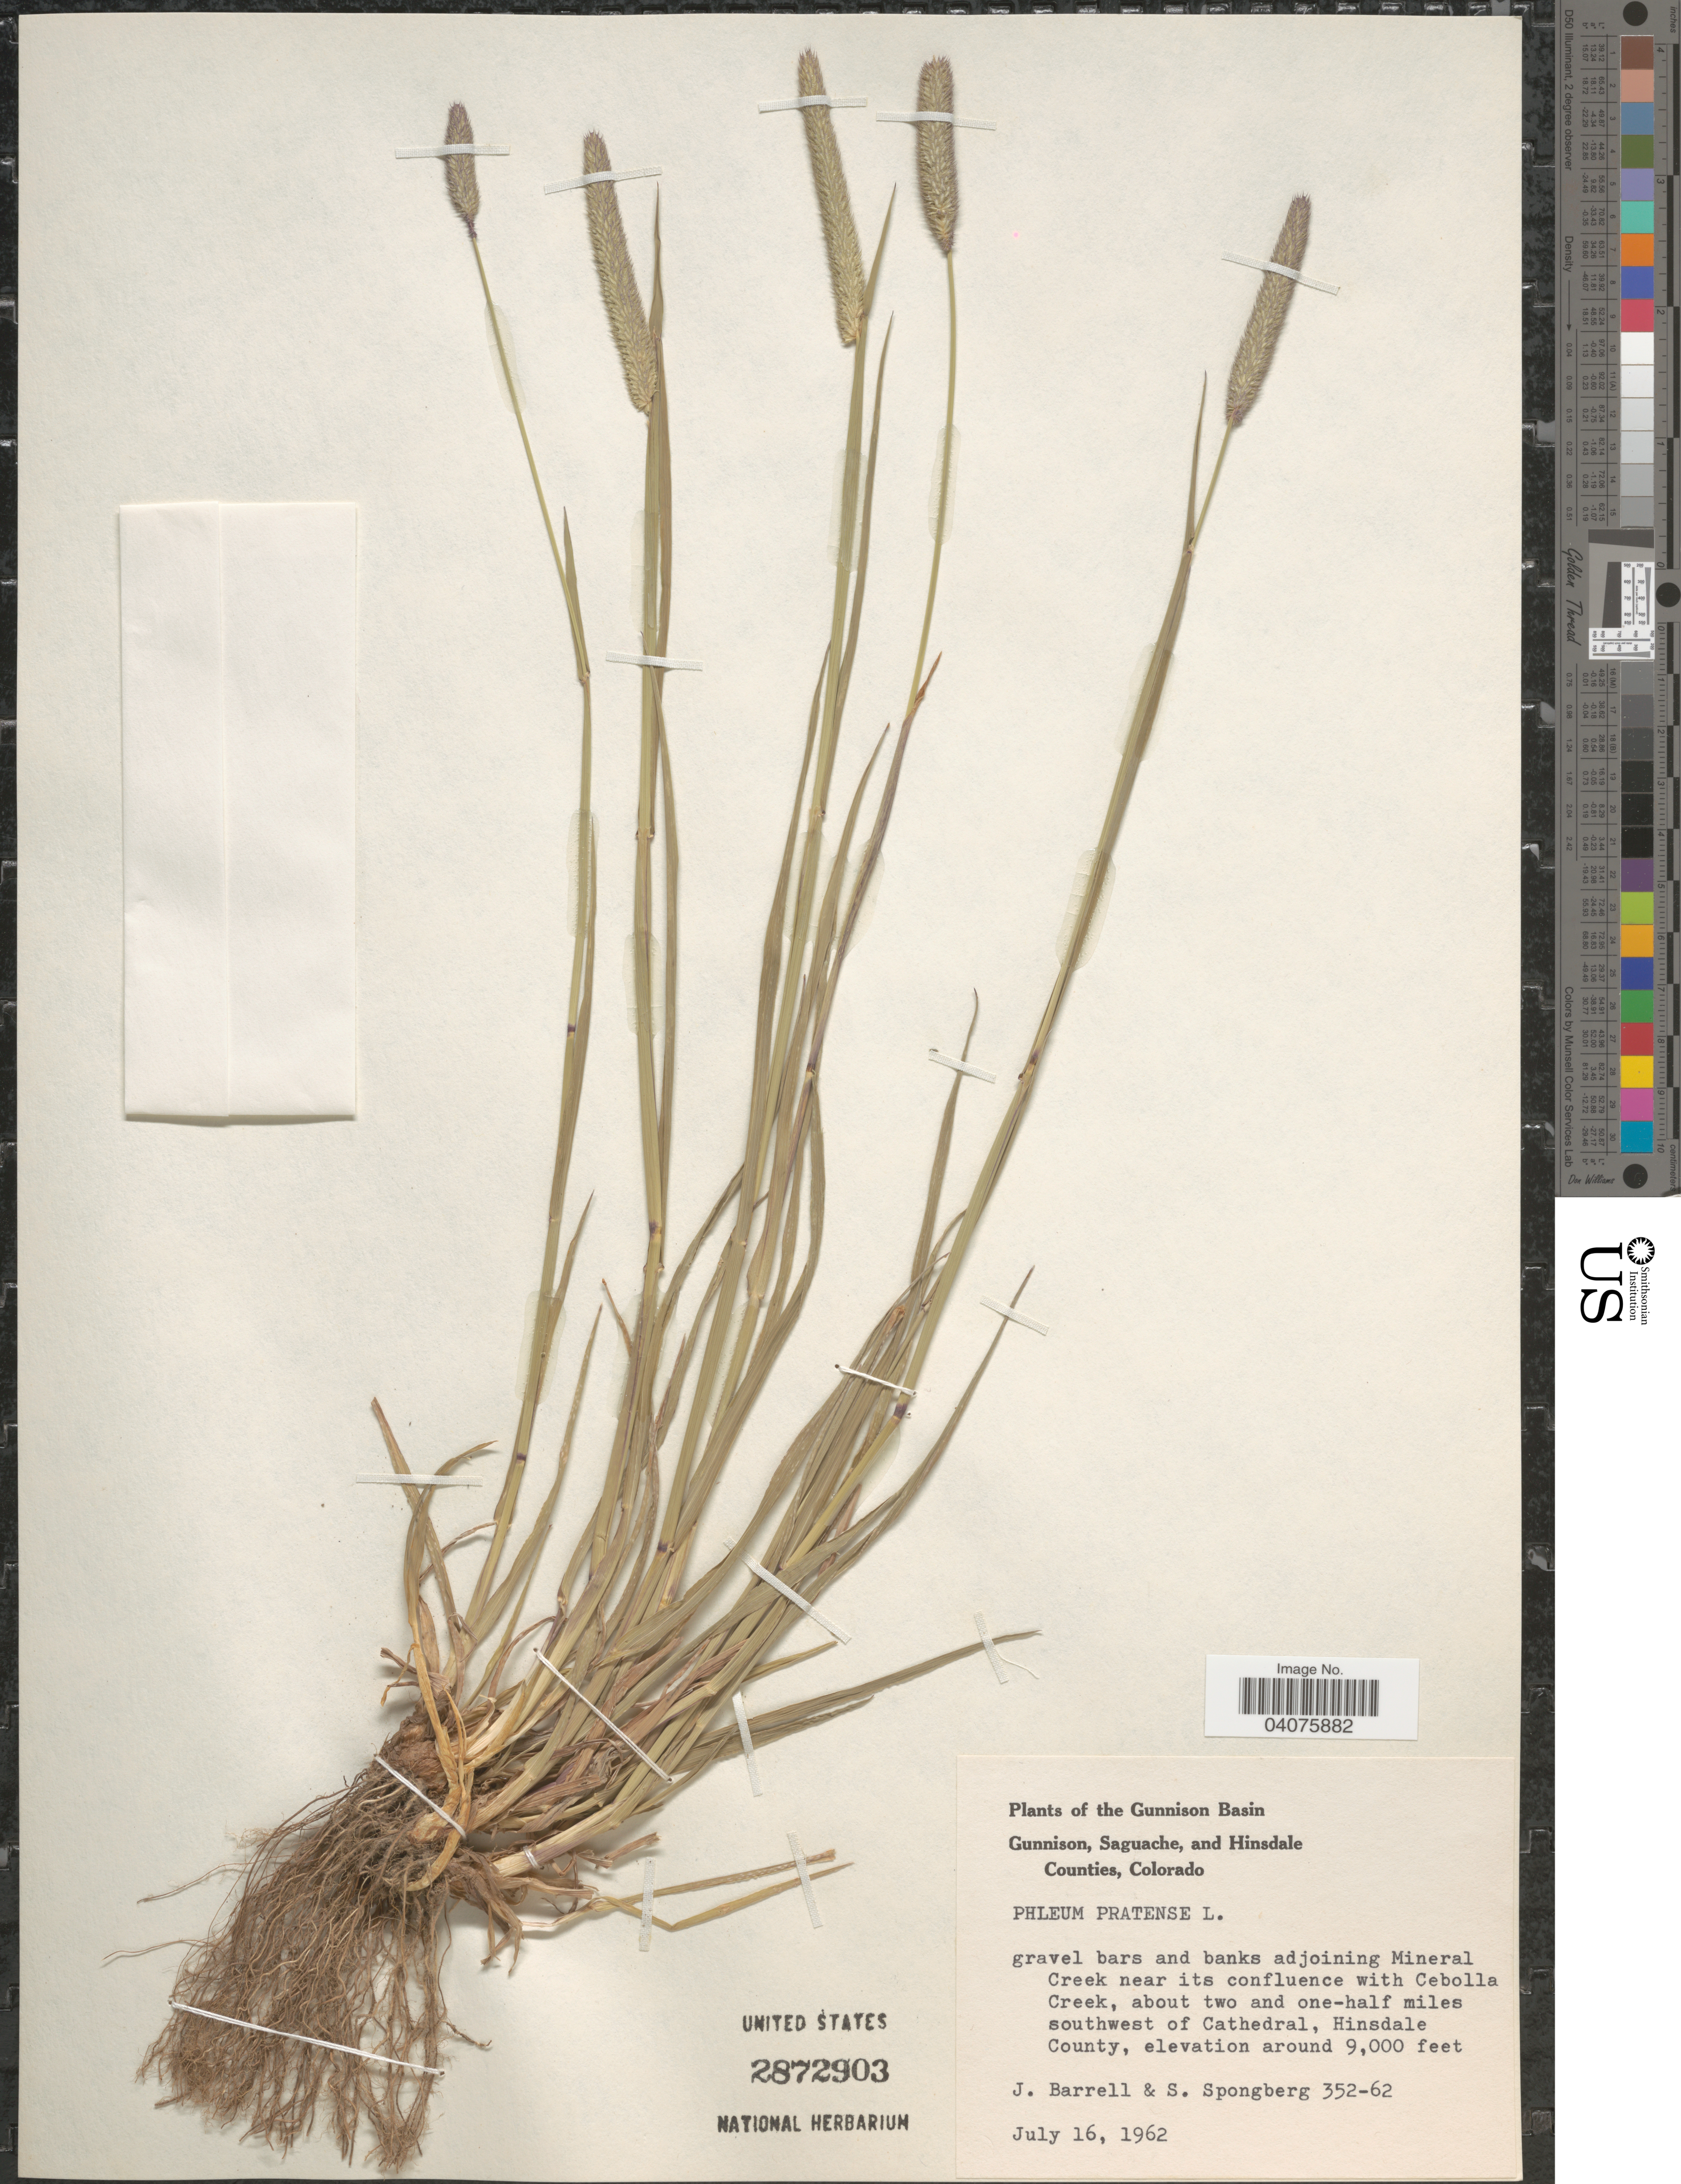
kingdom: Plantae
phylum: Tracheophyta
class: Liliopsida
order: Poales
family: Poaceae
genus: Phleum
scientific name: Phleum pratense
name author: L.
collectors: J. Barrell & S. A.Spongberg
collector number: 352-62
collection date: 1962-07-16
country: United States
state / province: Colorado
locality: The Gunnison Basin. Gravel bars and banks adjoining Mineral Creek near its confluence with Cebolla Creek, about two and one-half miles southwest of Cathedral, Hinsdale County.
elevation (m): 2743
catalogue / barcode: US 2872903